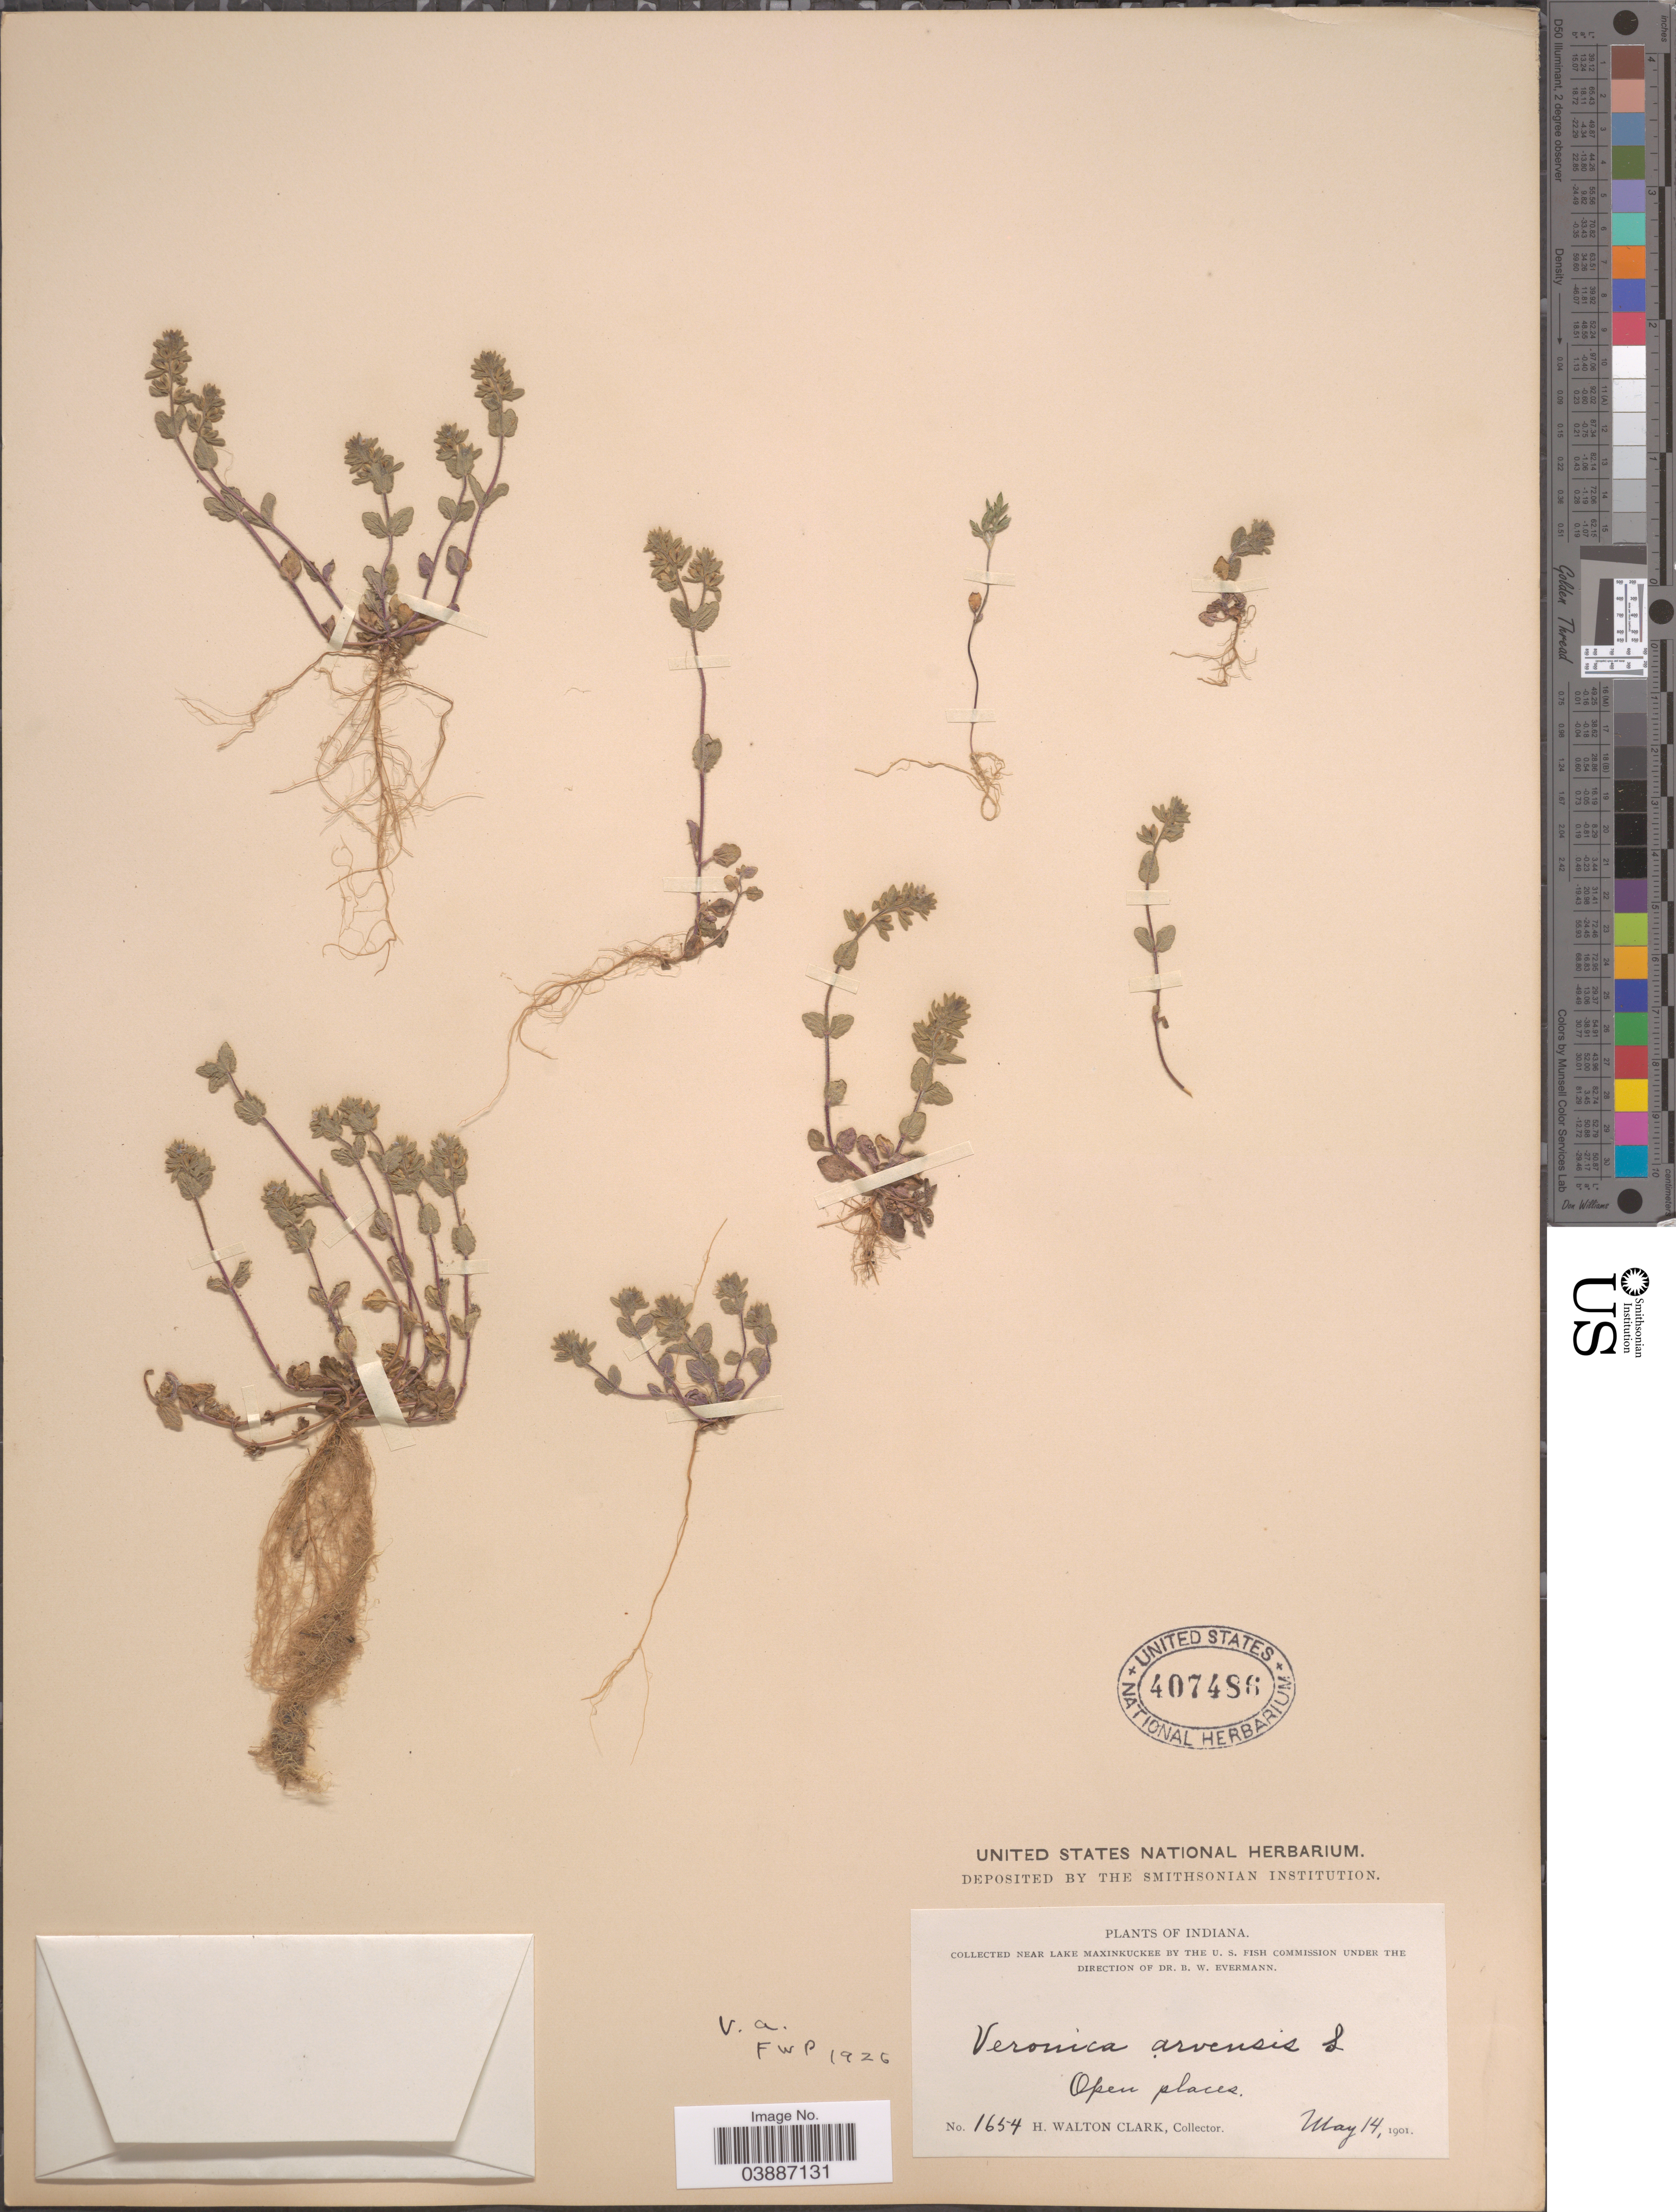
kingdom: Plantae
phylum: Tracheophyta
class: Magnoliopsida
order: Lamiales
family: Plantaginaceae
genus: Veronica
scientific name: Veronica arvensis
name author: L.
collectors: H. W. Clark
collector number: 1654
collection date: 1901-05-14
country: United States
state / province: Indiana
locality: Near Lake Maxinkuckee.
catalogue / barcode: US 407486